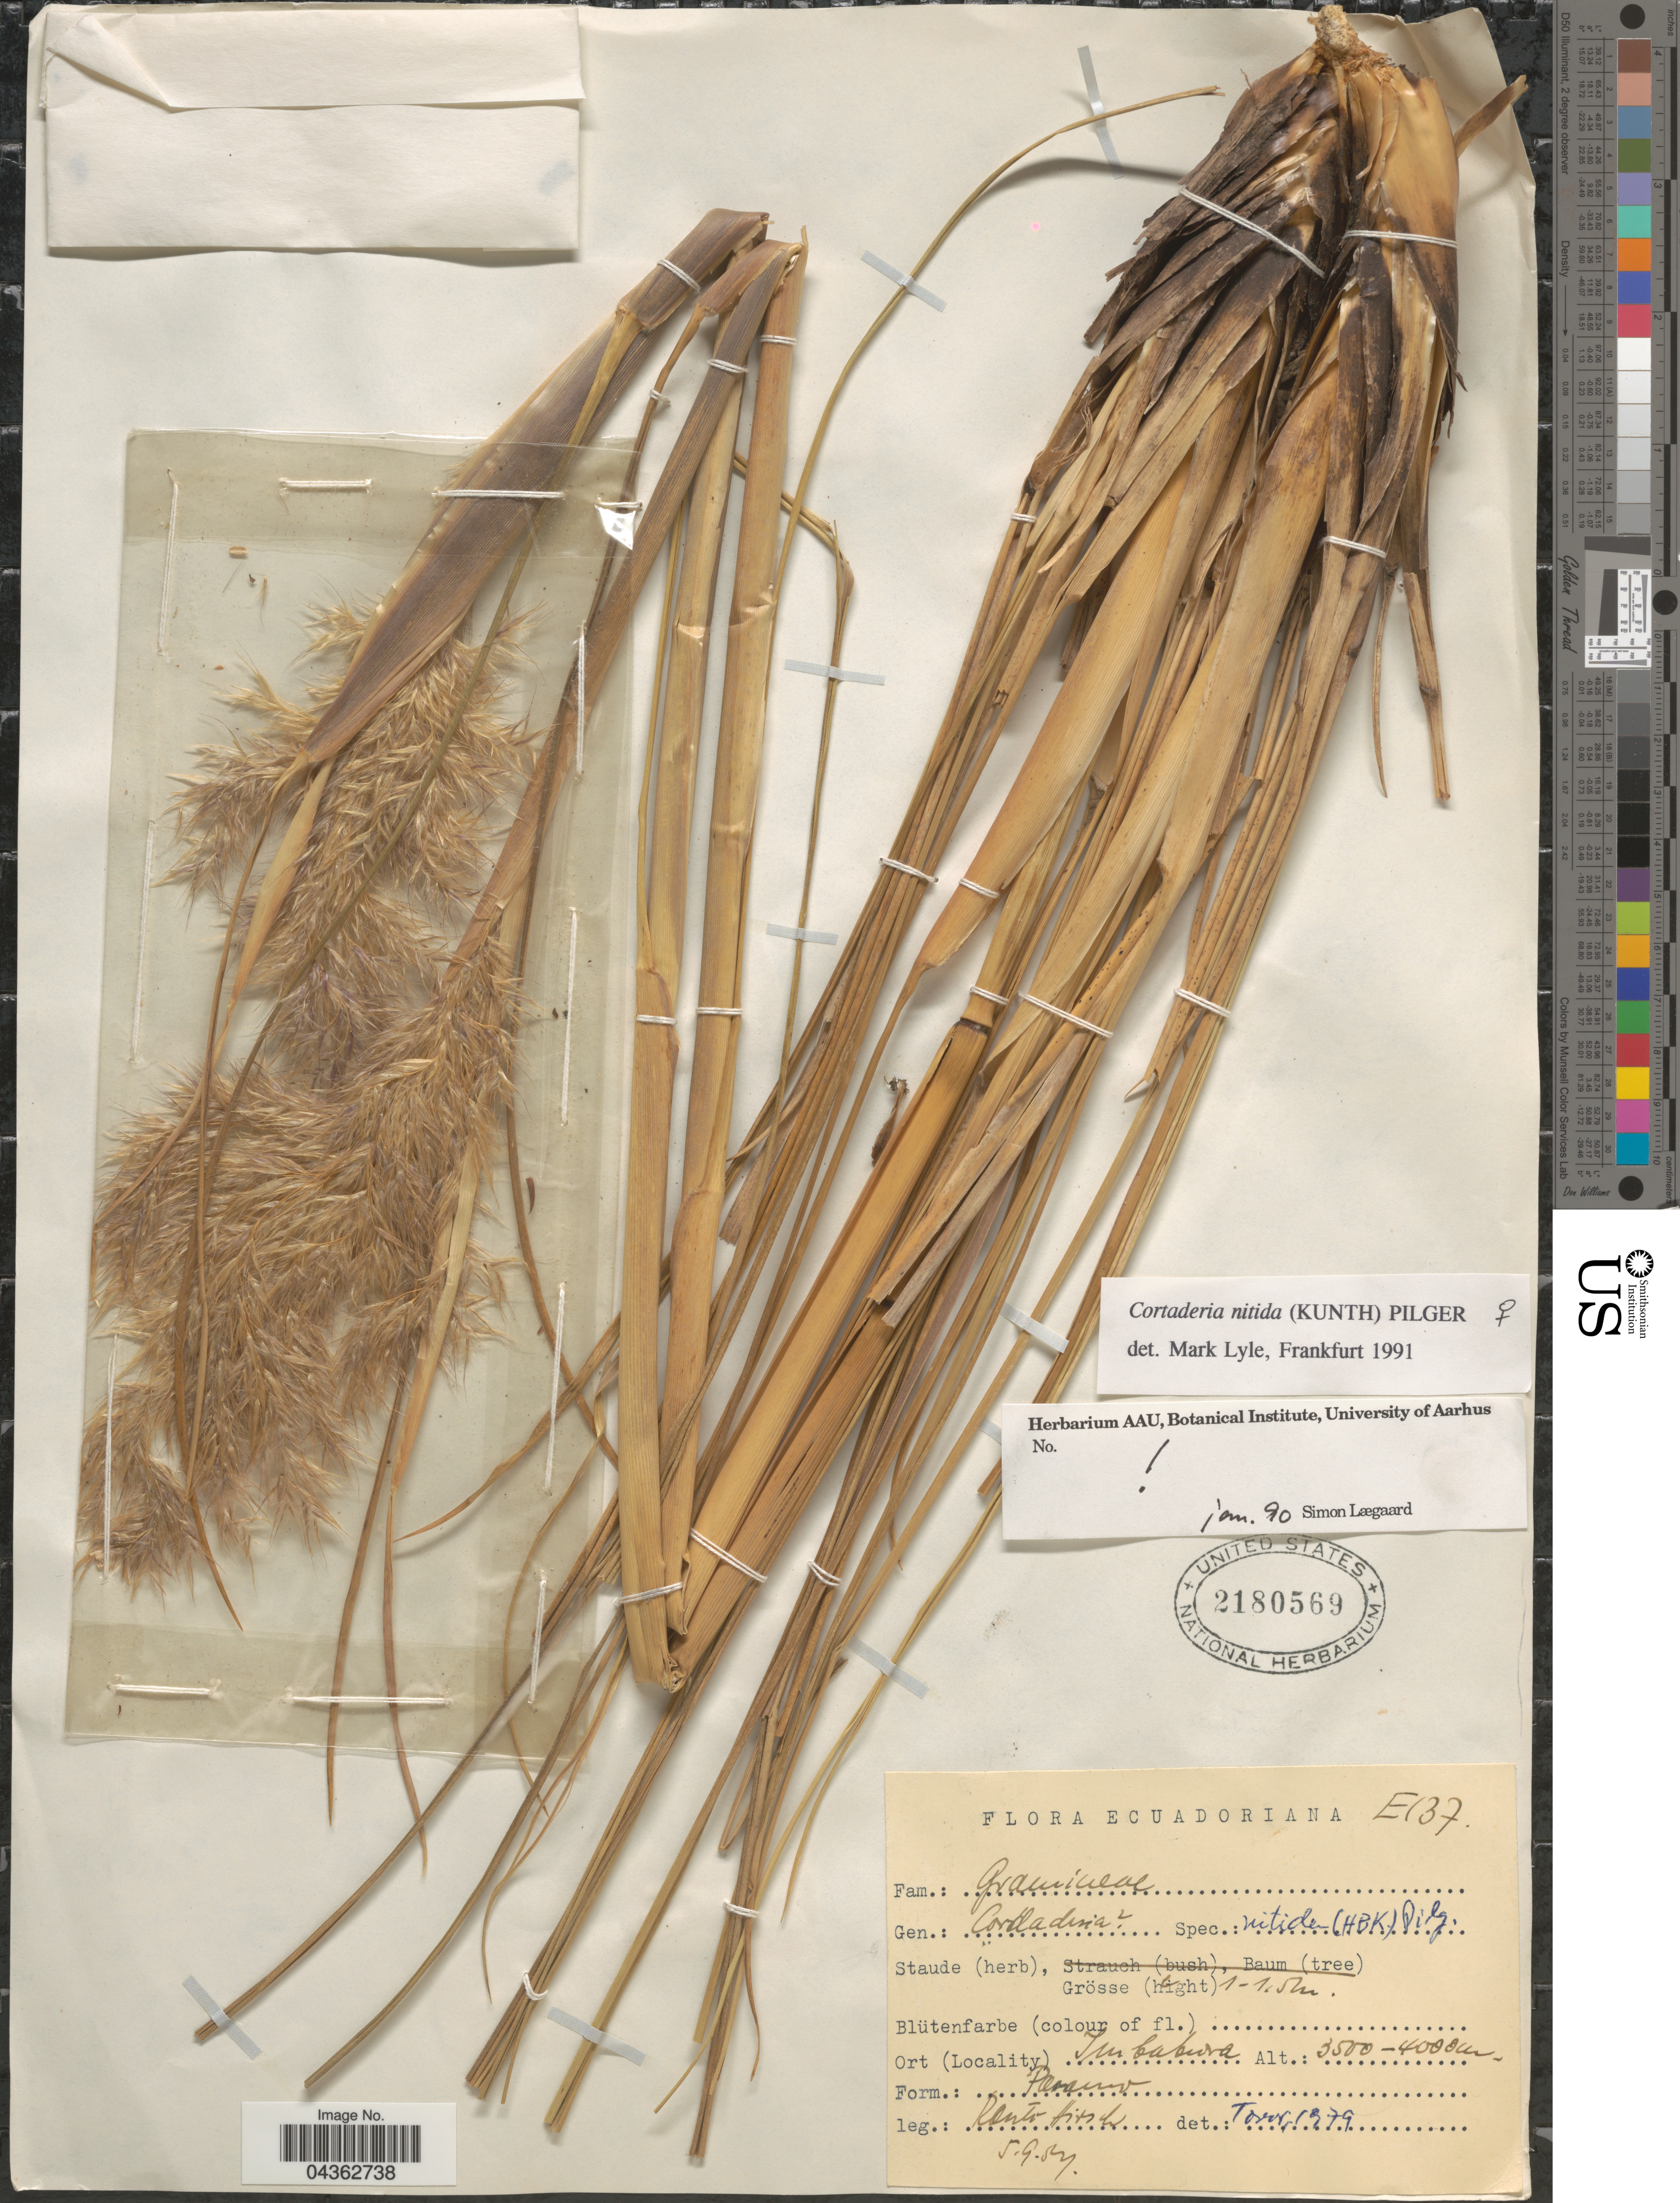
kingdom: Plantae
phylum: Tracheophyta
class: Liliopsida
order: Poales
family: Poaceae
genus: Cortaderia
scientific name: Cortaderia nitida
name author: (Kunth) Pilg.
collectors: W. Rauh & G. Hirsch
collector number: E137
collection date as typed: Transcribed d/m/y: 5/9/57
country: Ecuador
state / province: Imbabura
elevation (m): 3500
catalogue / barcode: US 2180569